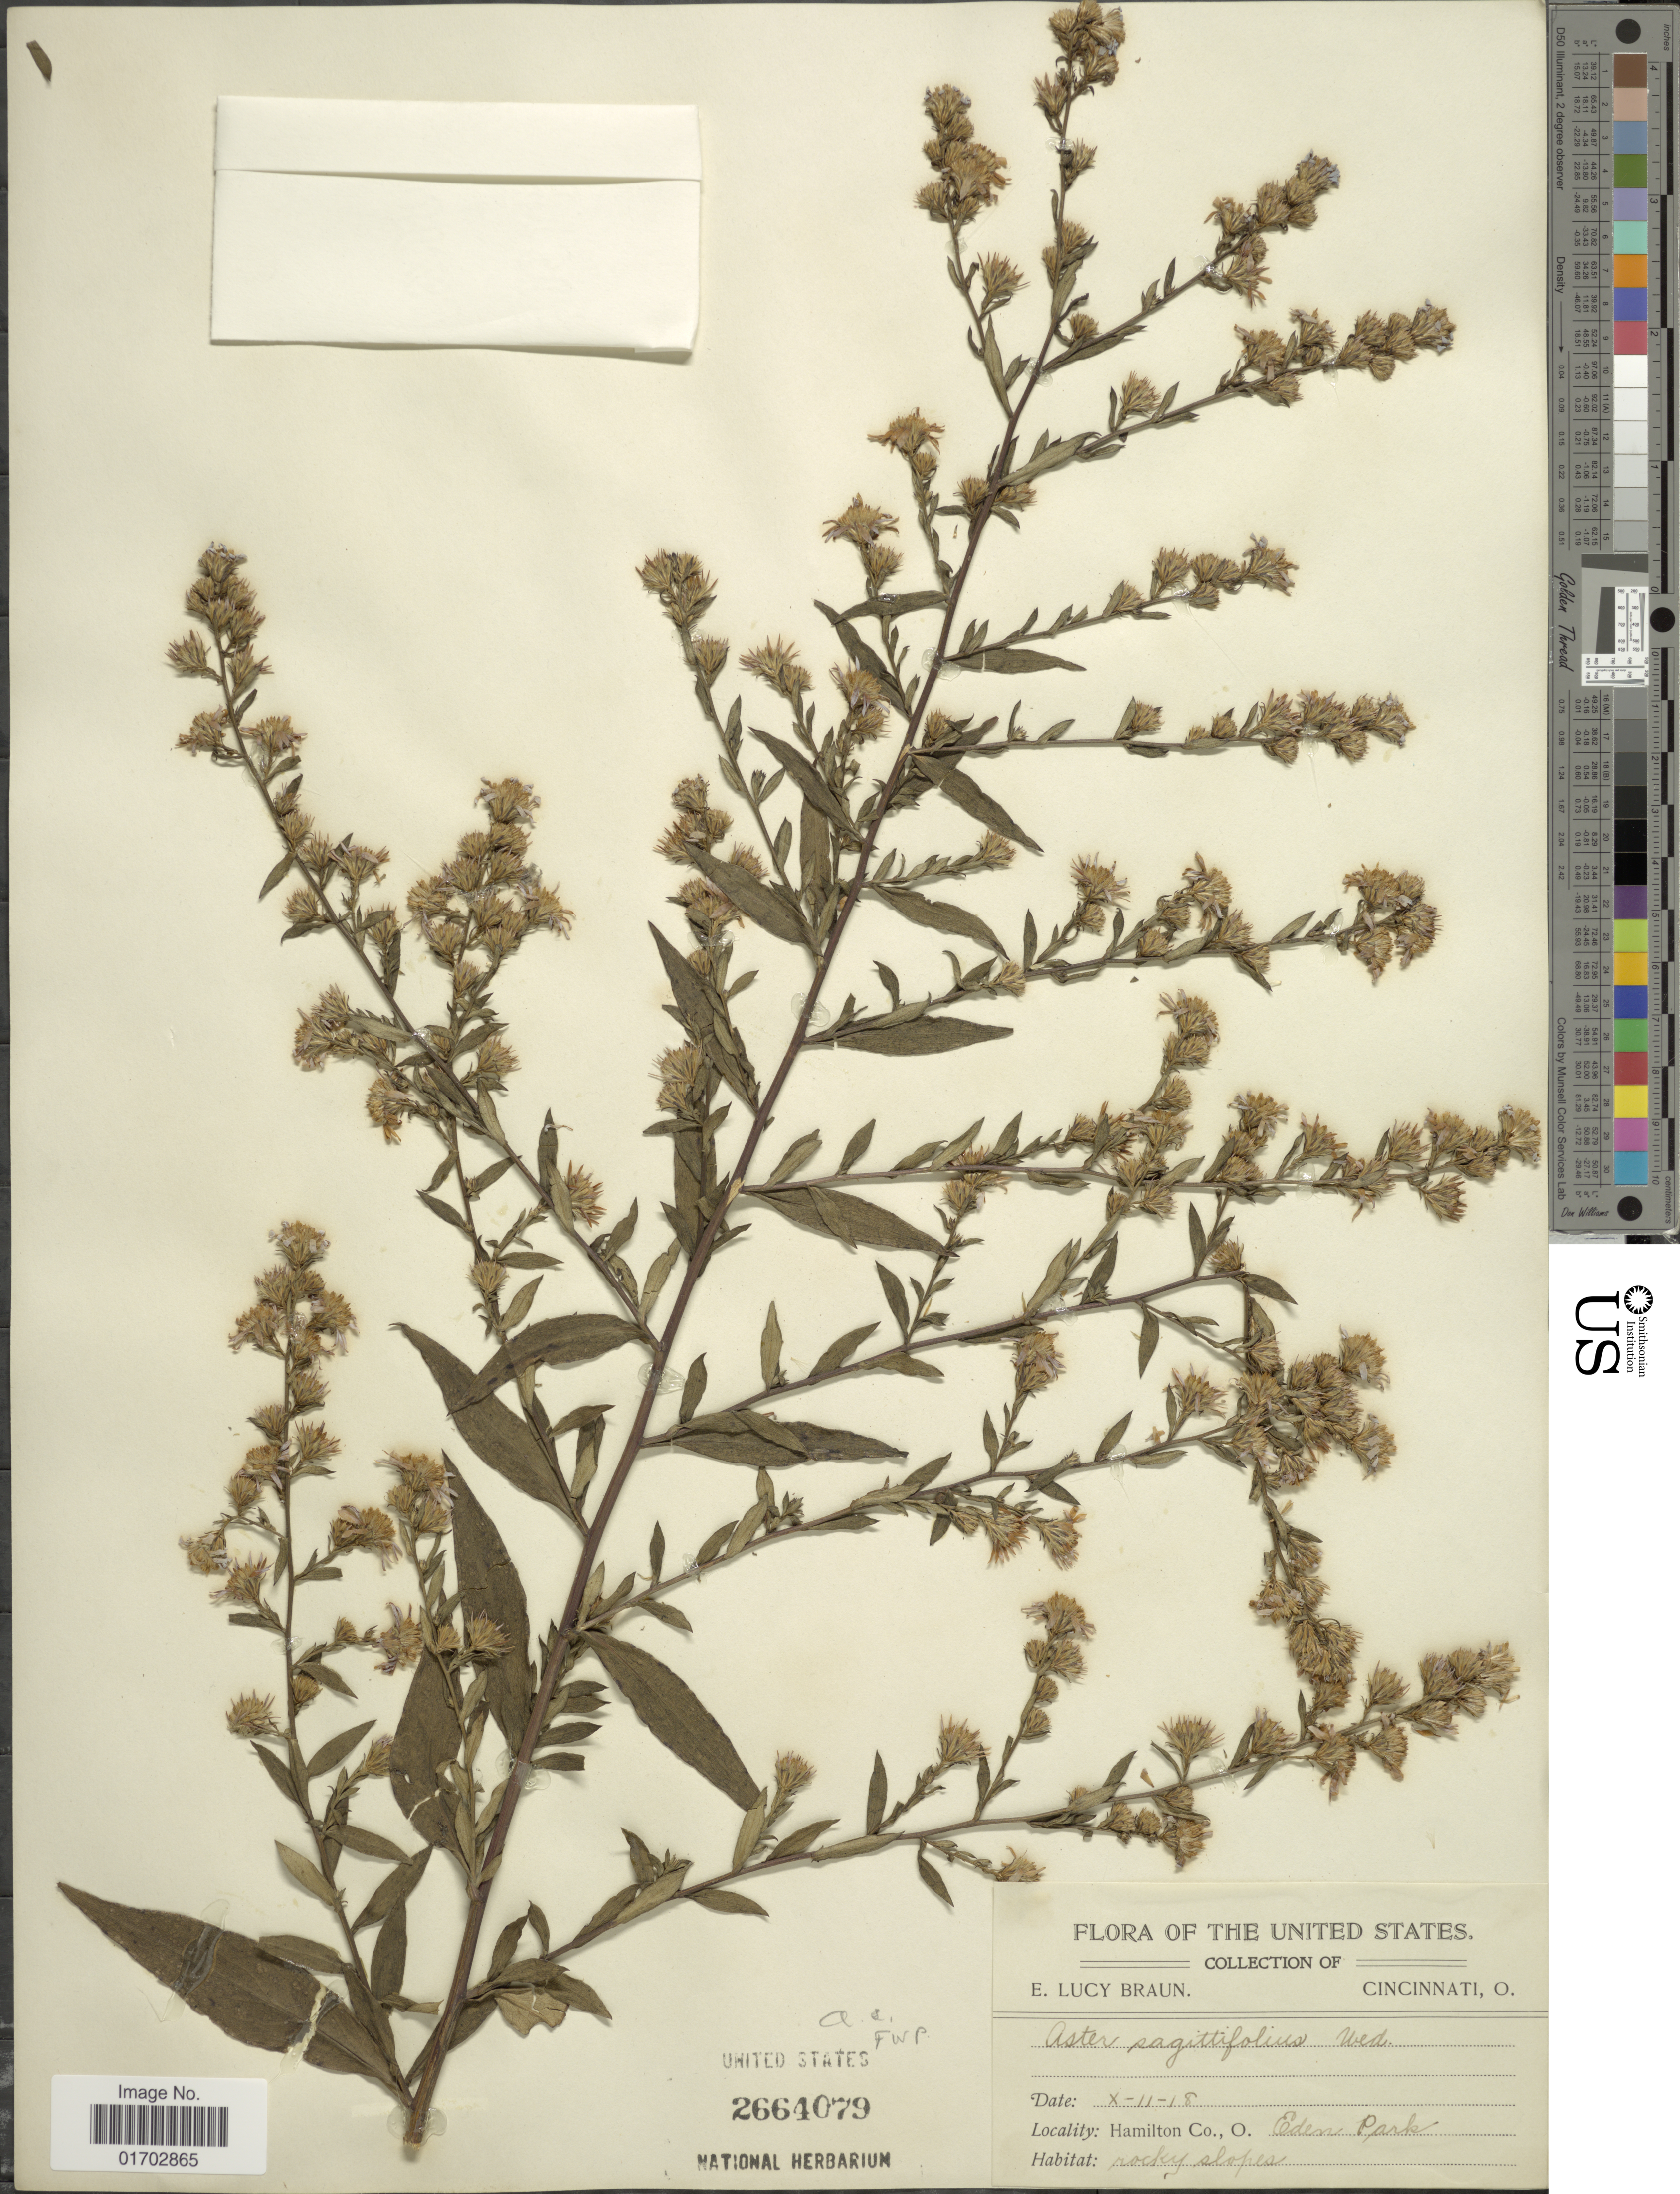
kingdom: Plantae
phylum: Tracheophyta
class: Magnoliopsida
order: Asterales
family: Asteraceae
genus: Symphyotrichum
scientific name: Symphyotrichum sagittifolium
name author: (Wedem. ex Willd.) G.L. Nesom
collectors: E. L. Braun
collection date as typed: Transcribed d/m/y: 11/10/18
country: United States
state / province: Ohio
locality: The United States, Hamilton Co., Eden Park.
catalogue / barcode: US 2664079